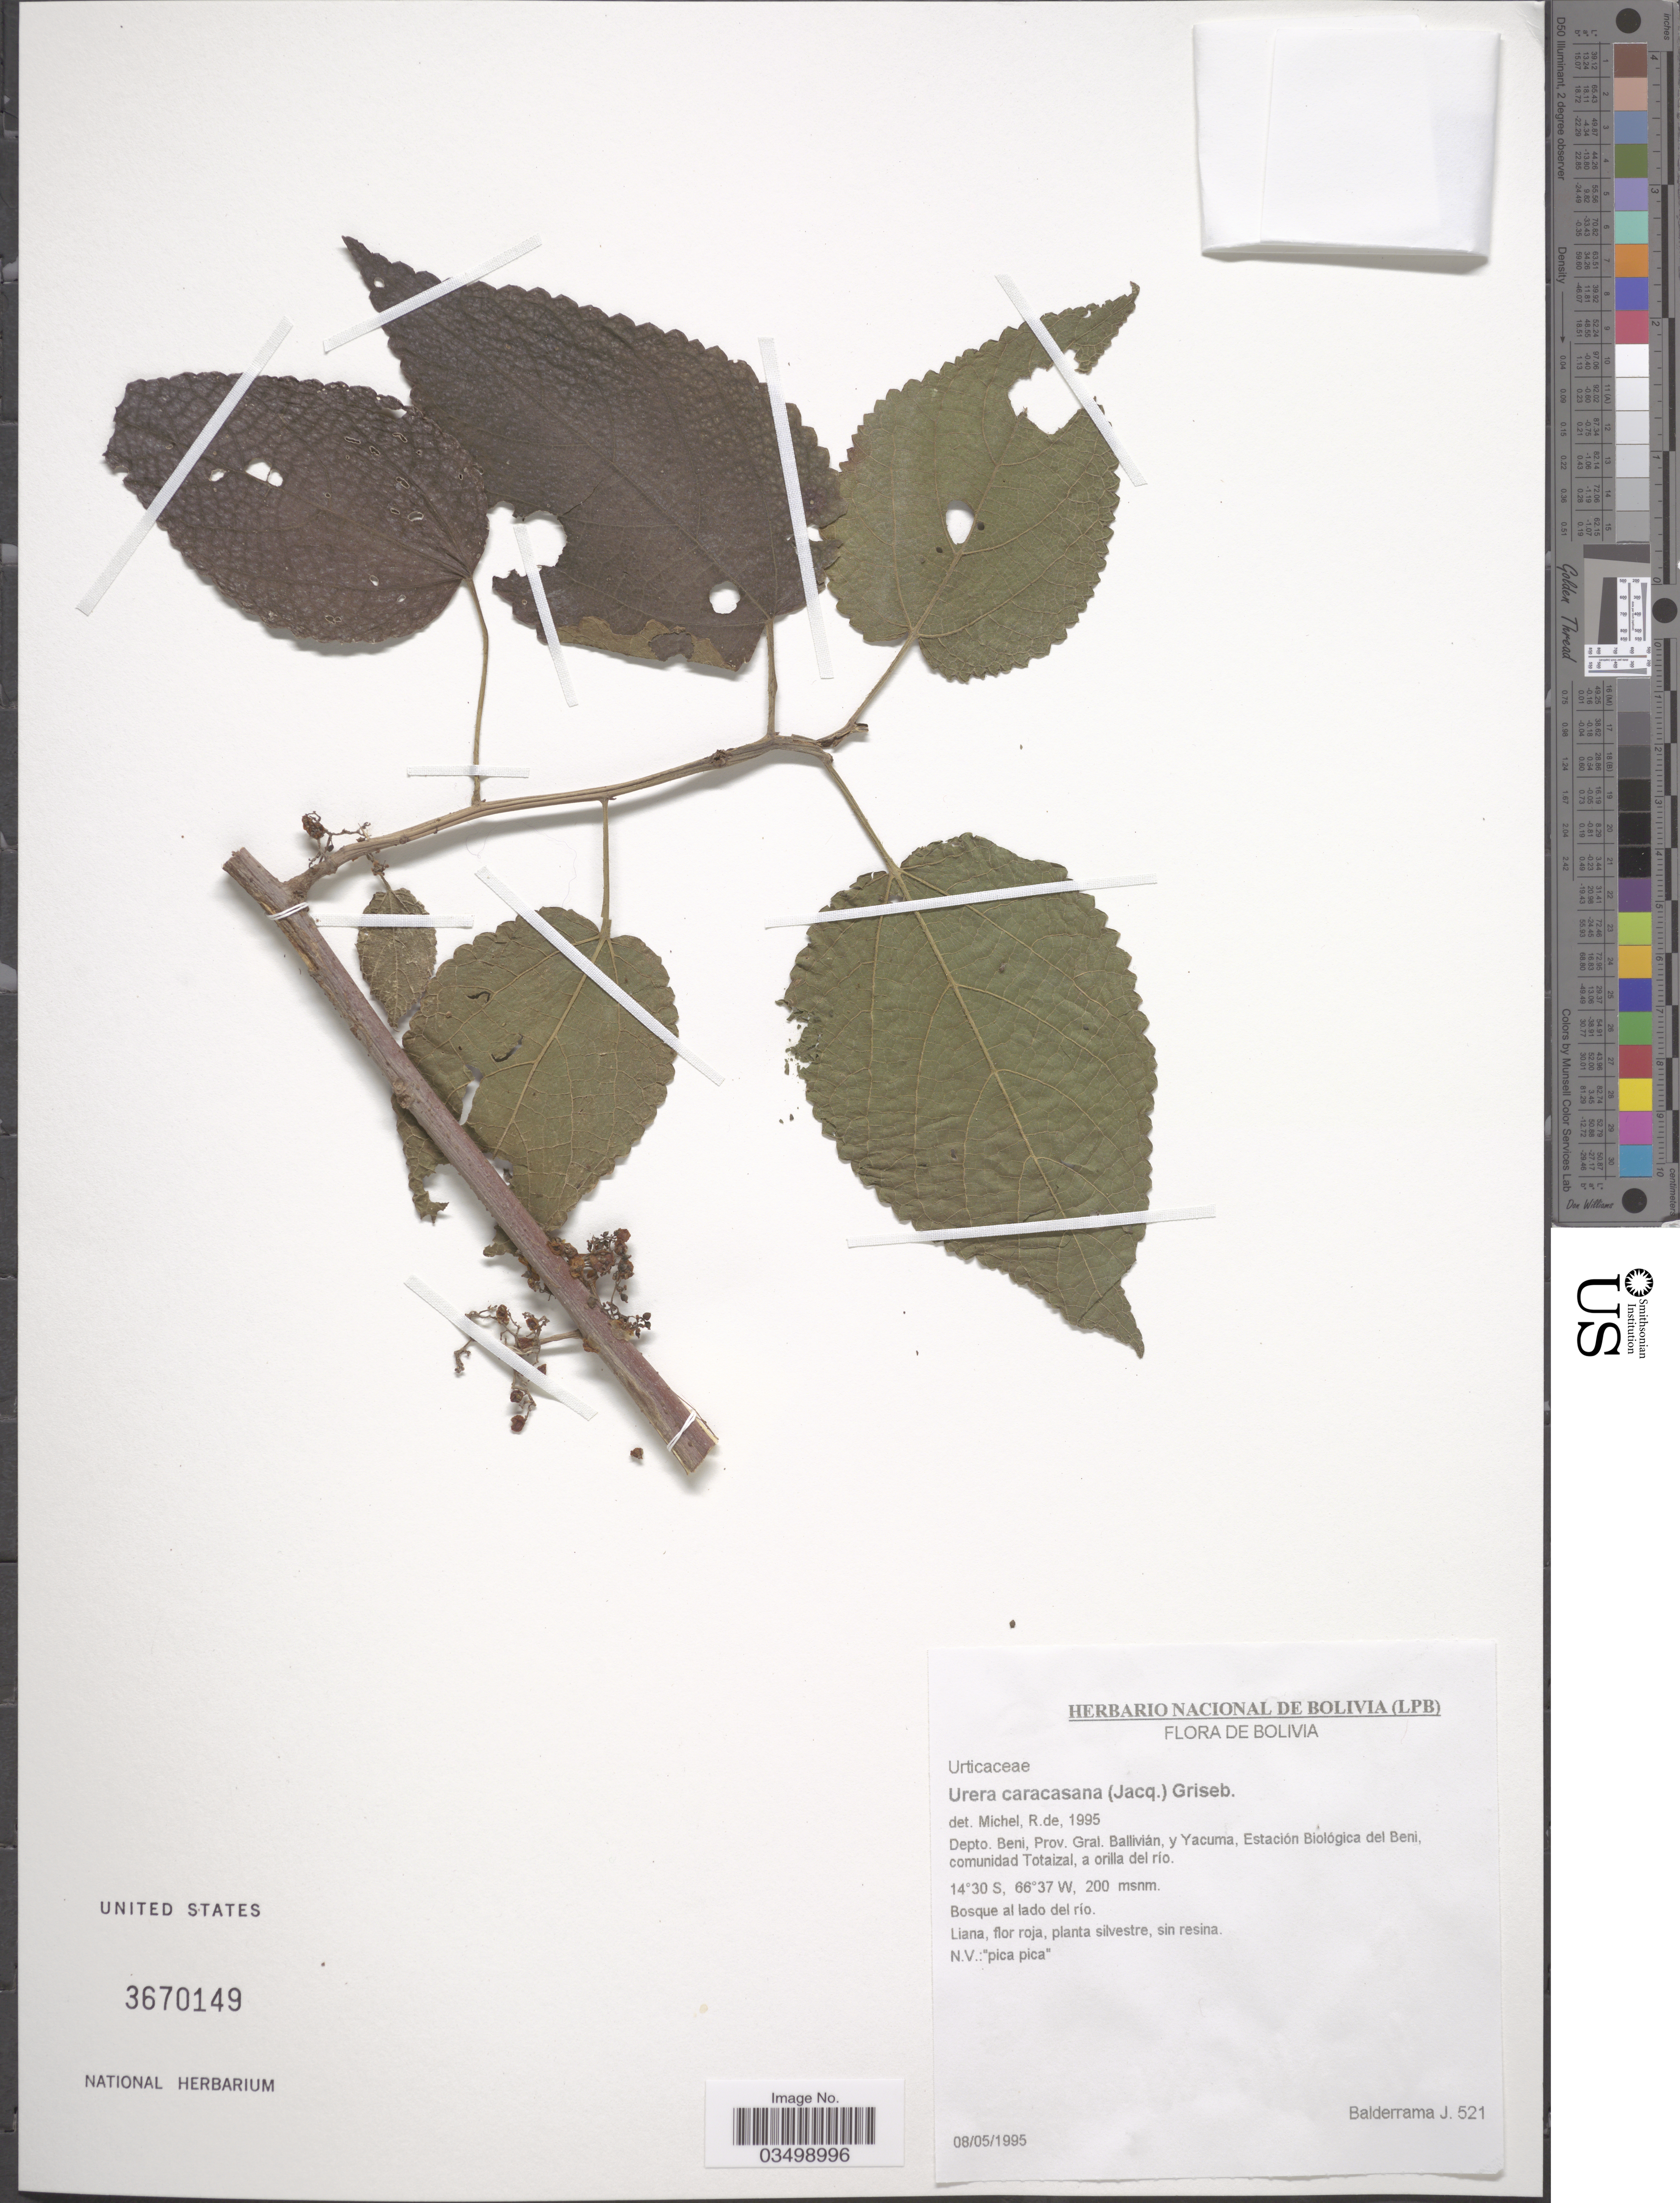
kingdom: Plantae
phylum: Tracheophyta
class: Magnoliopsida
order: Rosales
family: Urticaceae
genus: Urera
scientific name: Urera caracasana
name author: (Jacq.) Gaudich. ex Griseb.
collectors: J. Balderrama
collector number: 521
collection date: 1995-05-08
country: Bolivia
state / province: Beni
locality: Depto. Beni, Prov. Gral. Ballivián, y Yacuma, Estación Biológica del Beni, comunidad Totaizal, a orilla del río.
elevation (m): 200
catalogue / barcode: US 3670149